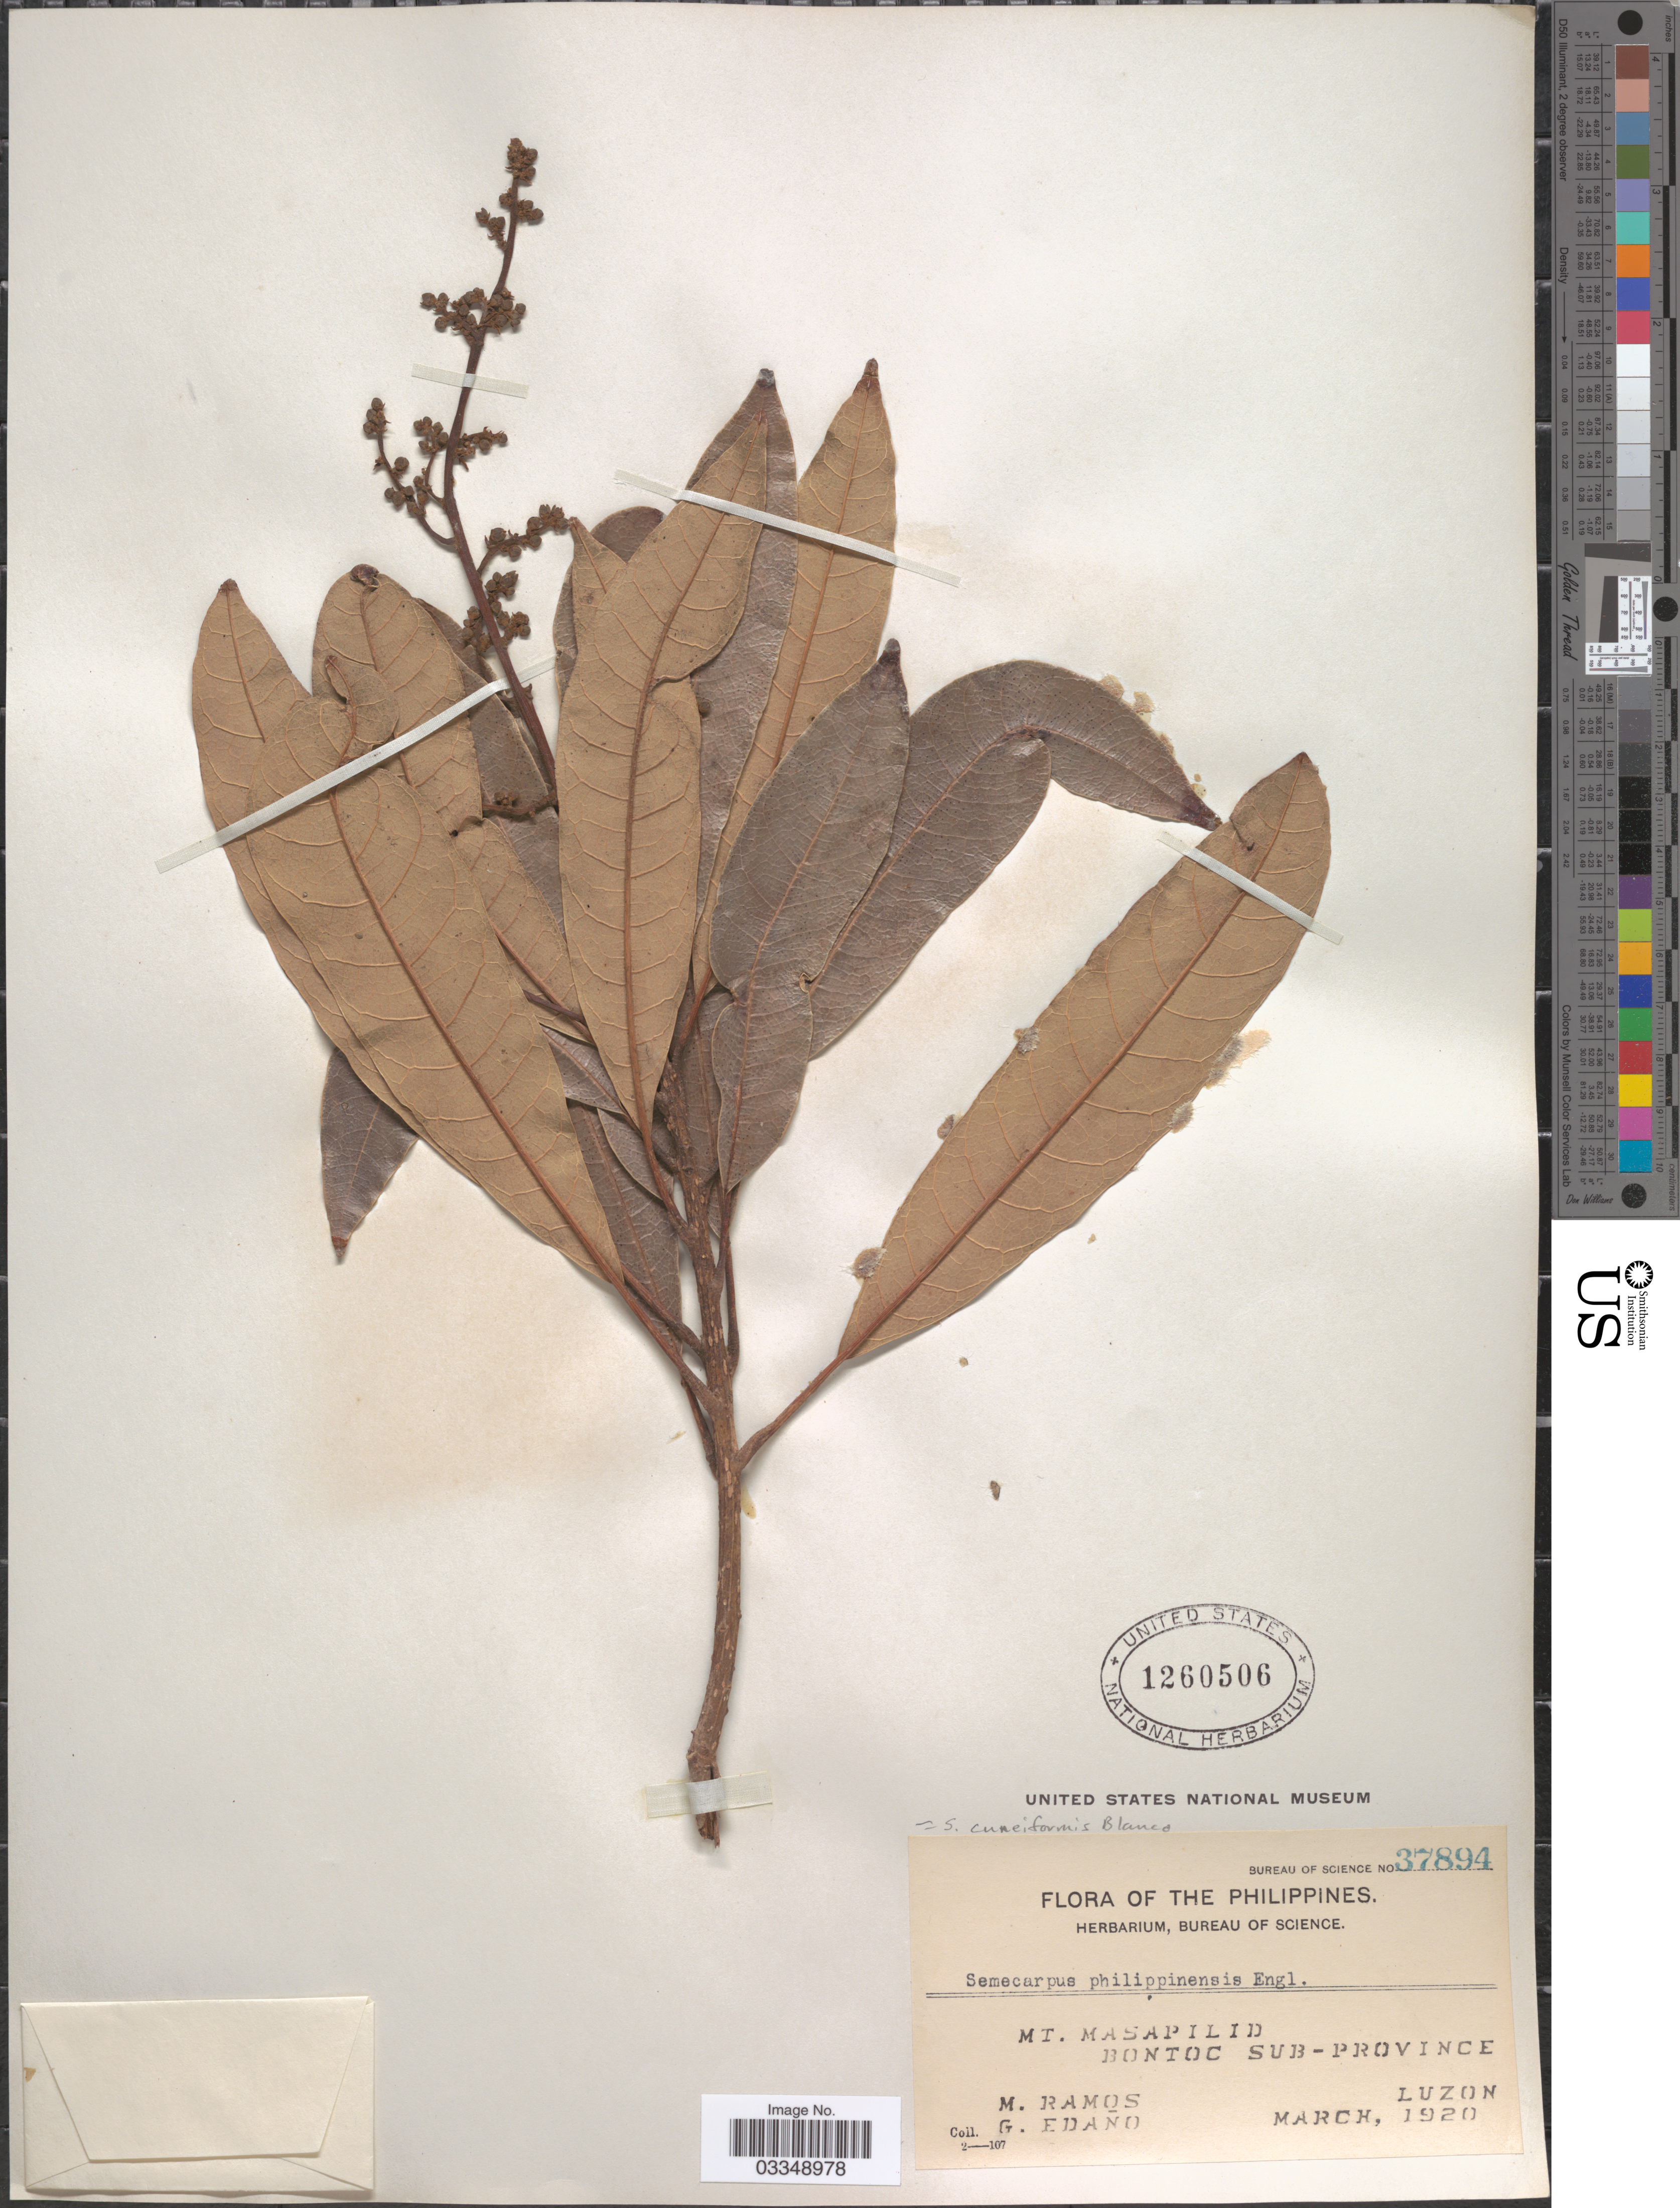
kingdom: Plantae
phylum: Tracheophyta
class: Magnoliopsida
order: Sapindales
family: Anacardiaceae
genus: Semecarpus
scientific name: Semecarpus cuneiformis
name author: Blanco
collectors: M. Ramos & G. Edaño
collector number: Bureau of Science 37894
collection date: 1920-03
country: Philippines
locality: Mt. Masapilid. Bontoc Sub-Province. Luzon.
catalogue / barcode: US 1260506